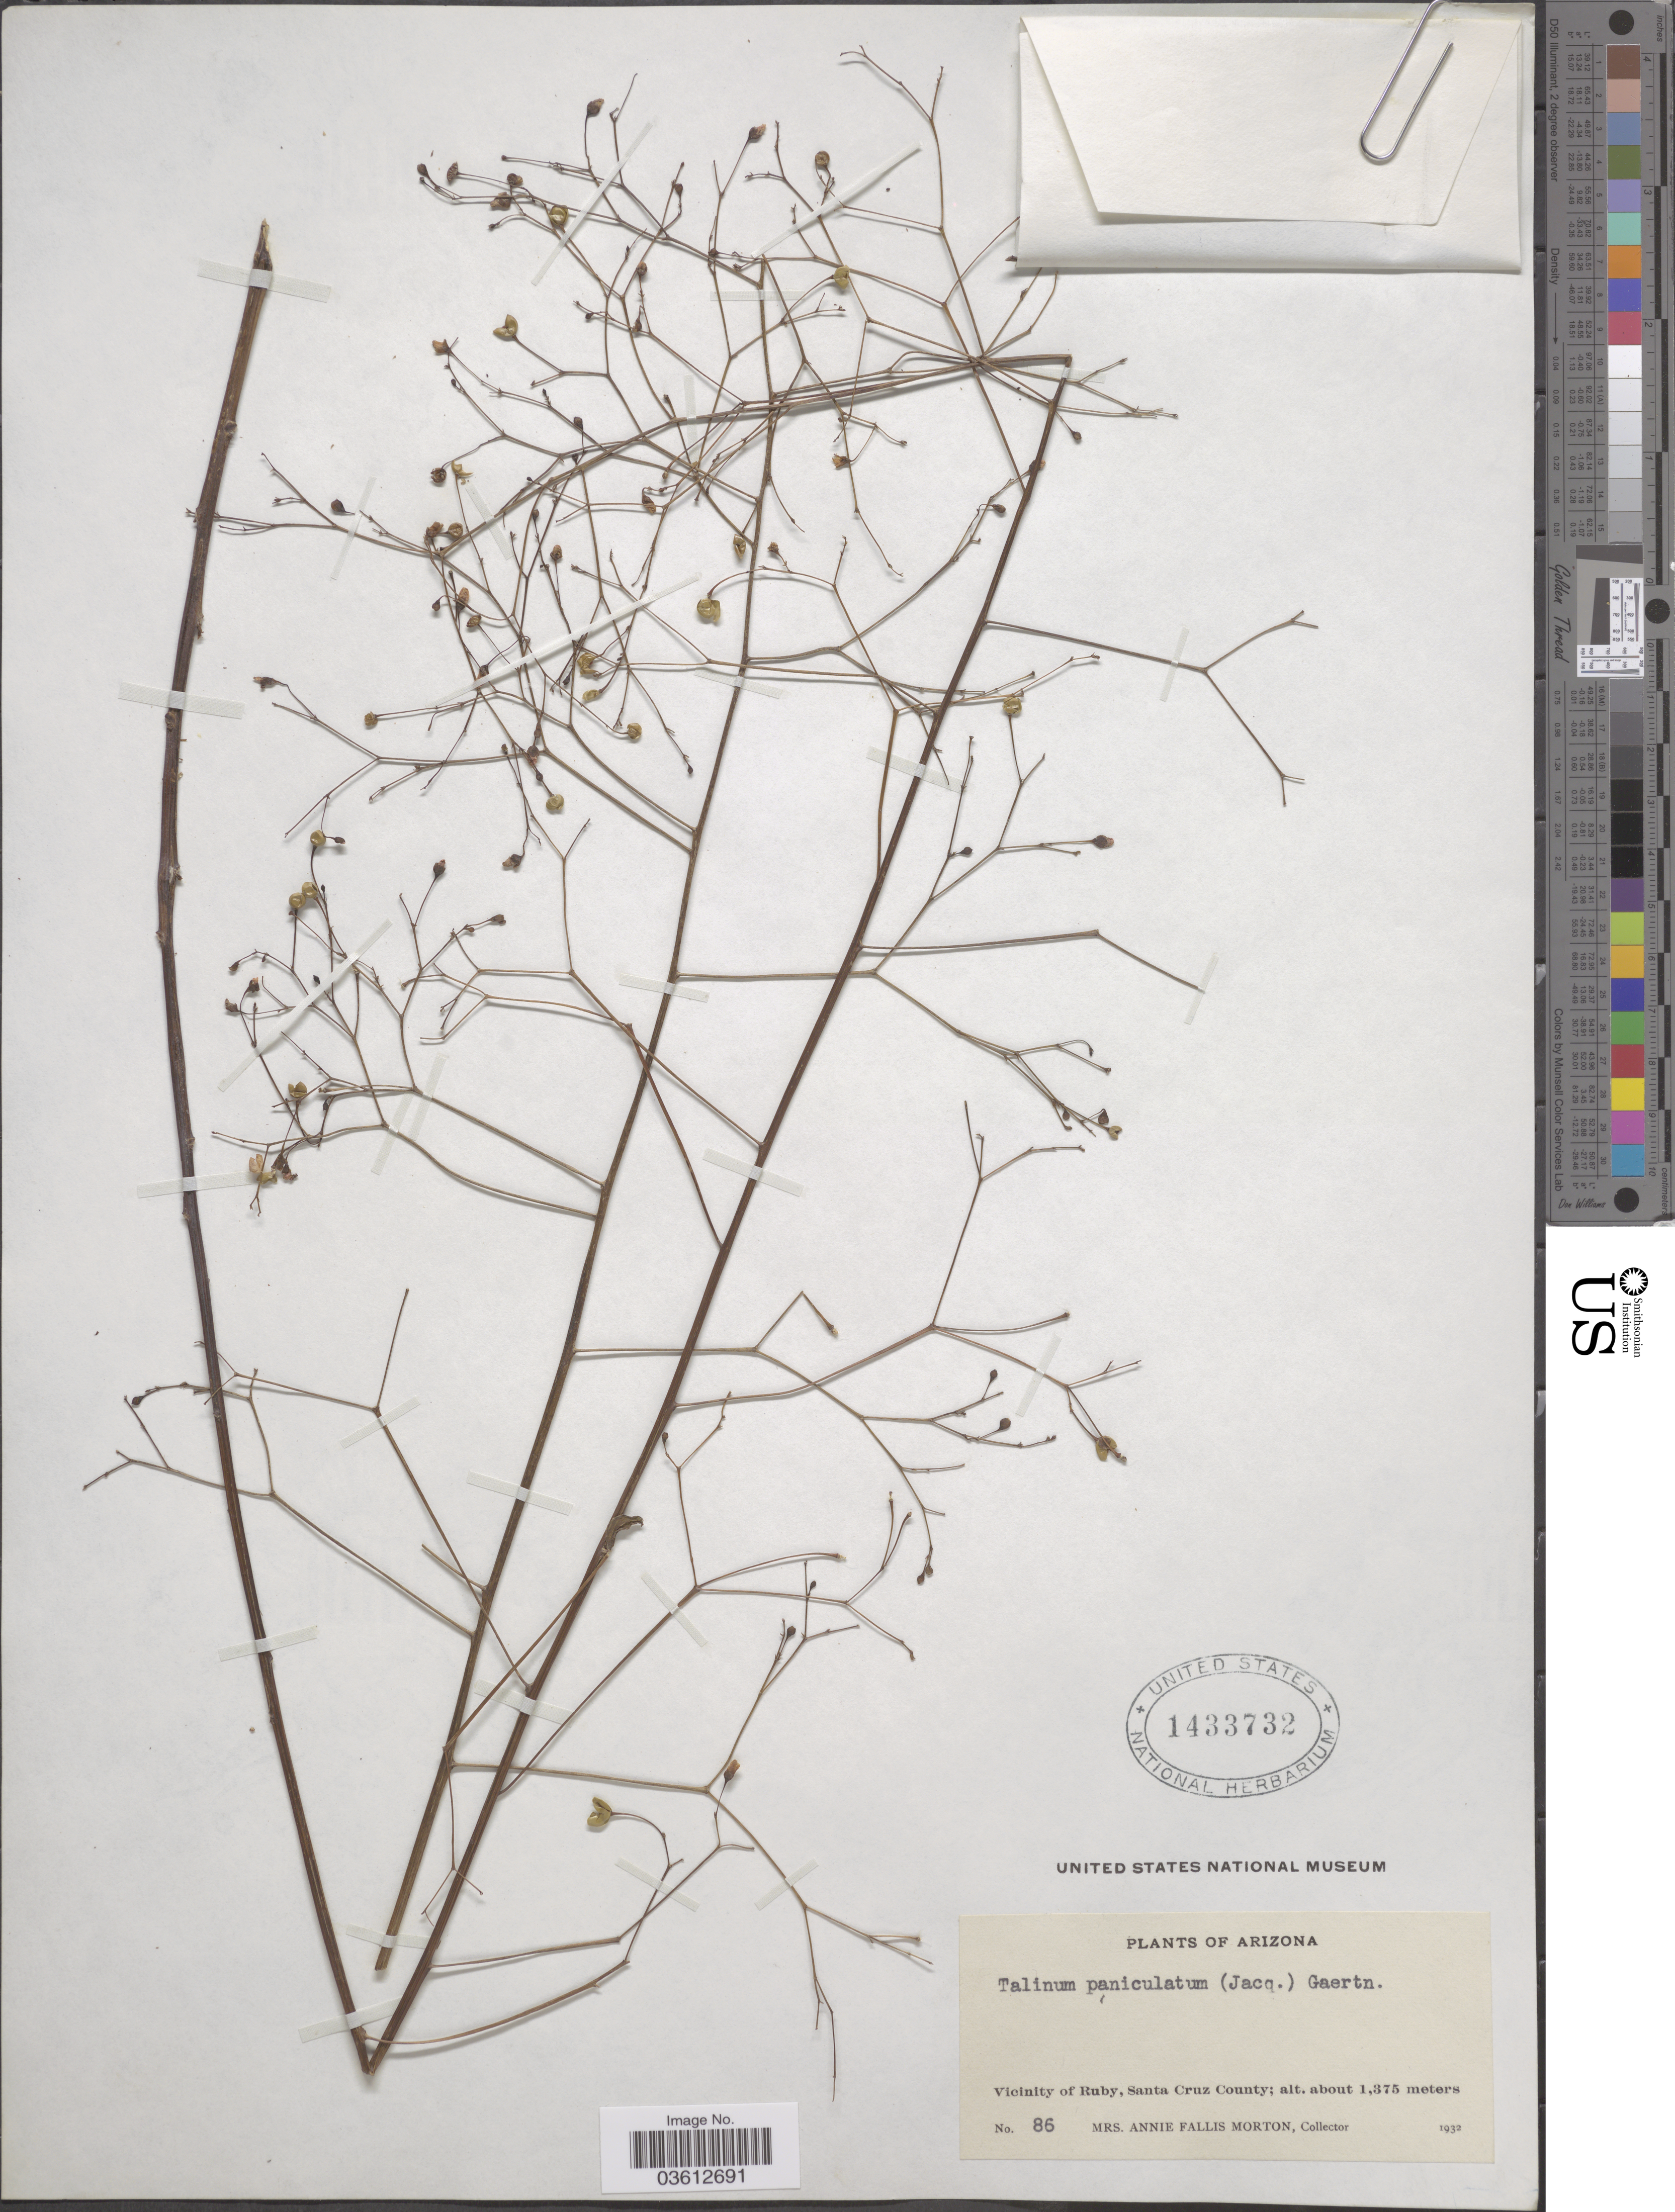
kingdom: Plantae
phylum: Tracheophyta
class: Magnoliopsida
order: Caryophyllales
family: Talinaceae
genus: Talinum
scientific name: Talinum paniculatum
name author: (Jacq.) Gaertn.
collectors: A. F. Morton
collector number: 86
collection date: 1932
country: United States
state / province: Arizona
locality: Vicinity of Ruby, Santa Cruz County.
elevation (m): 1375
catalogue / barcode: US 1433732